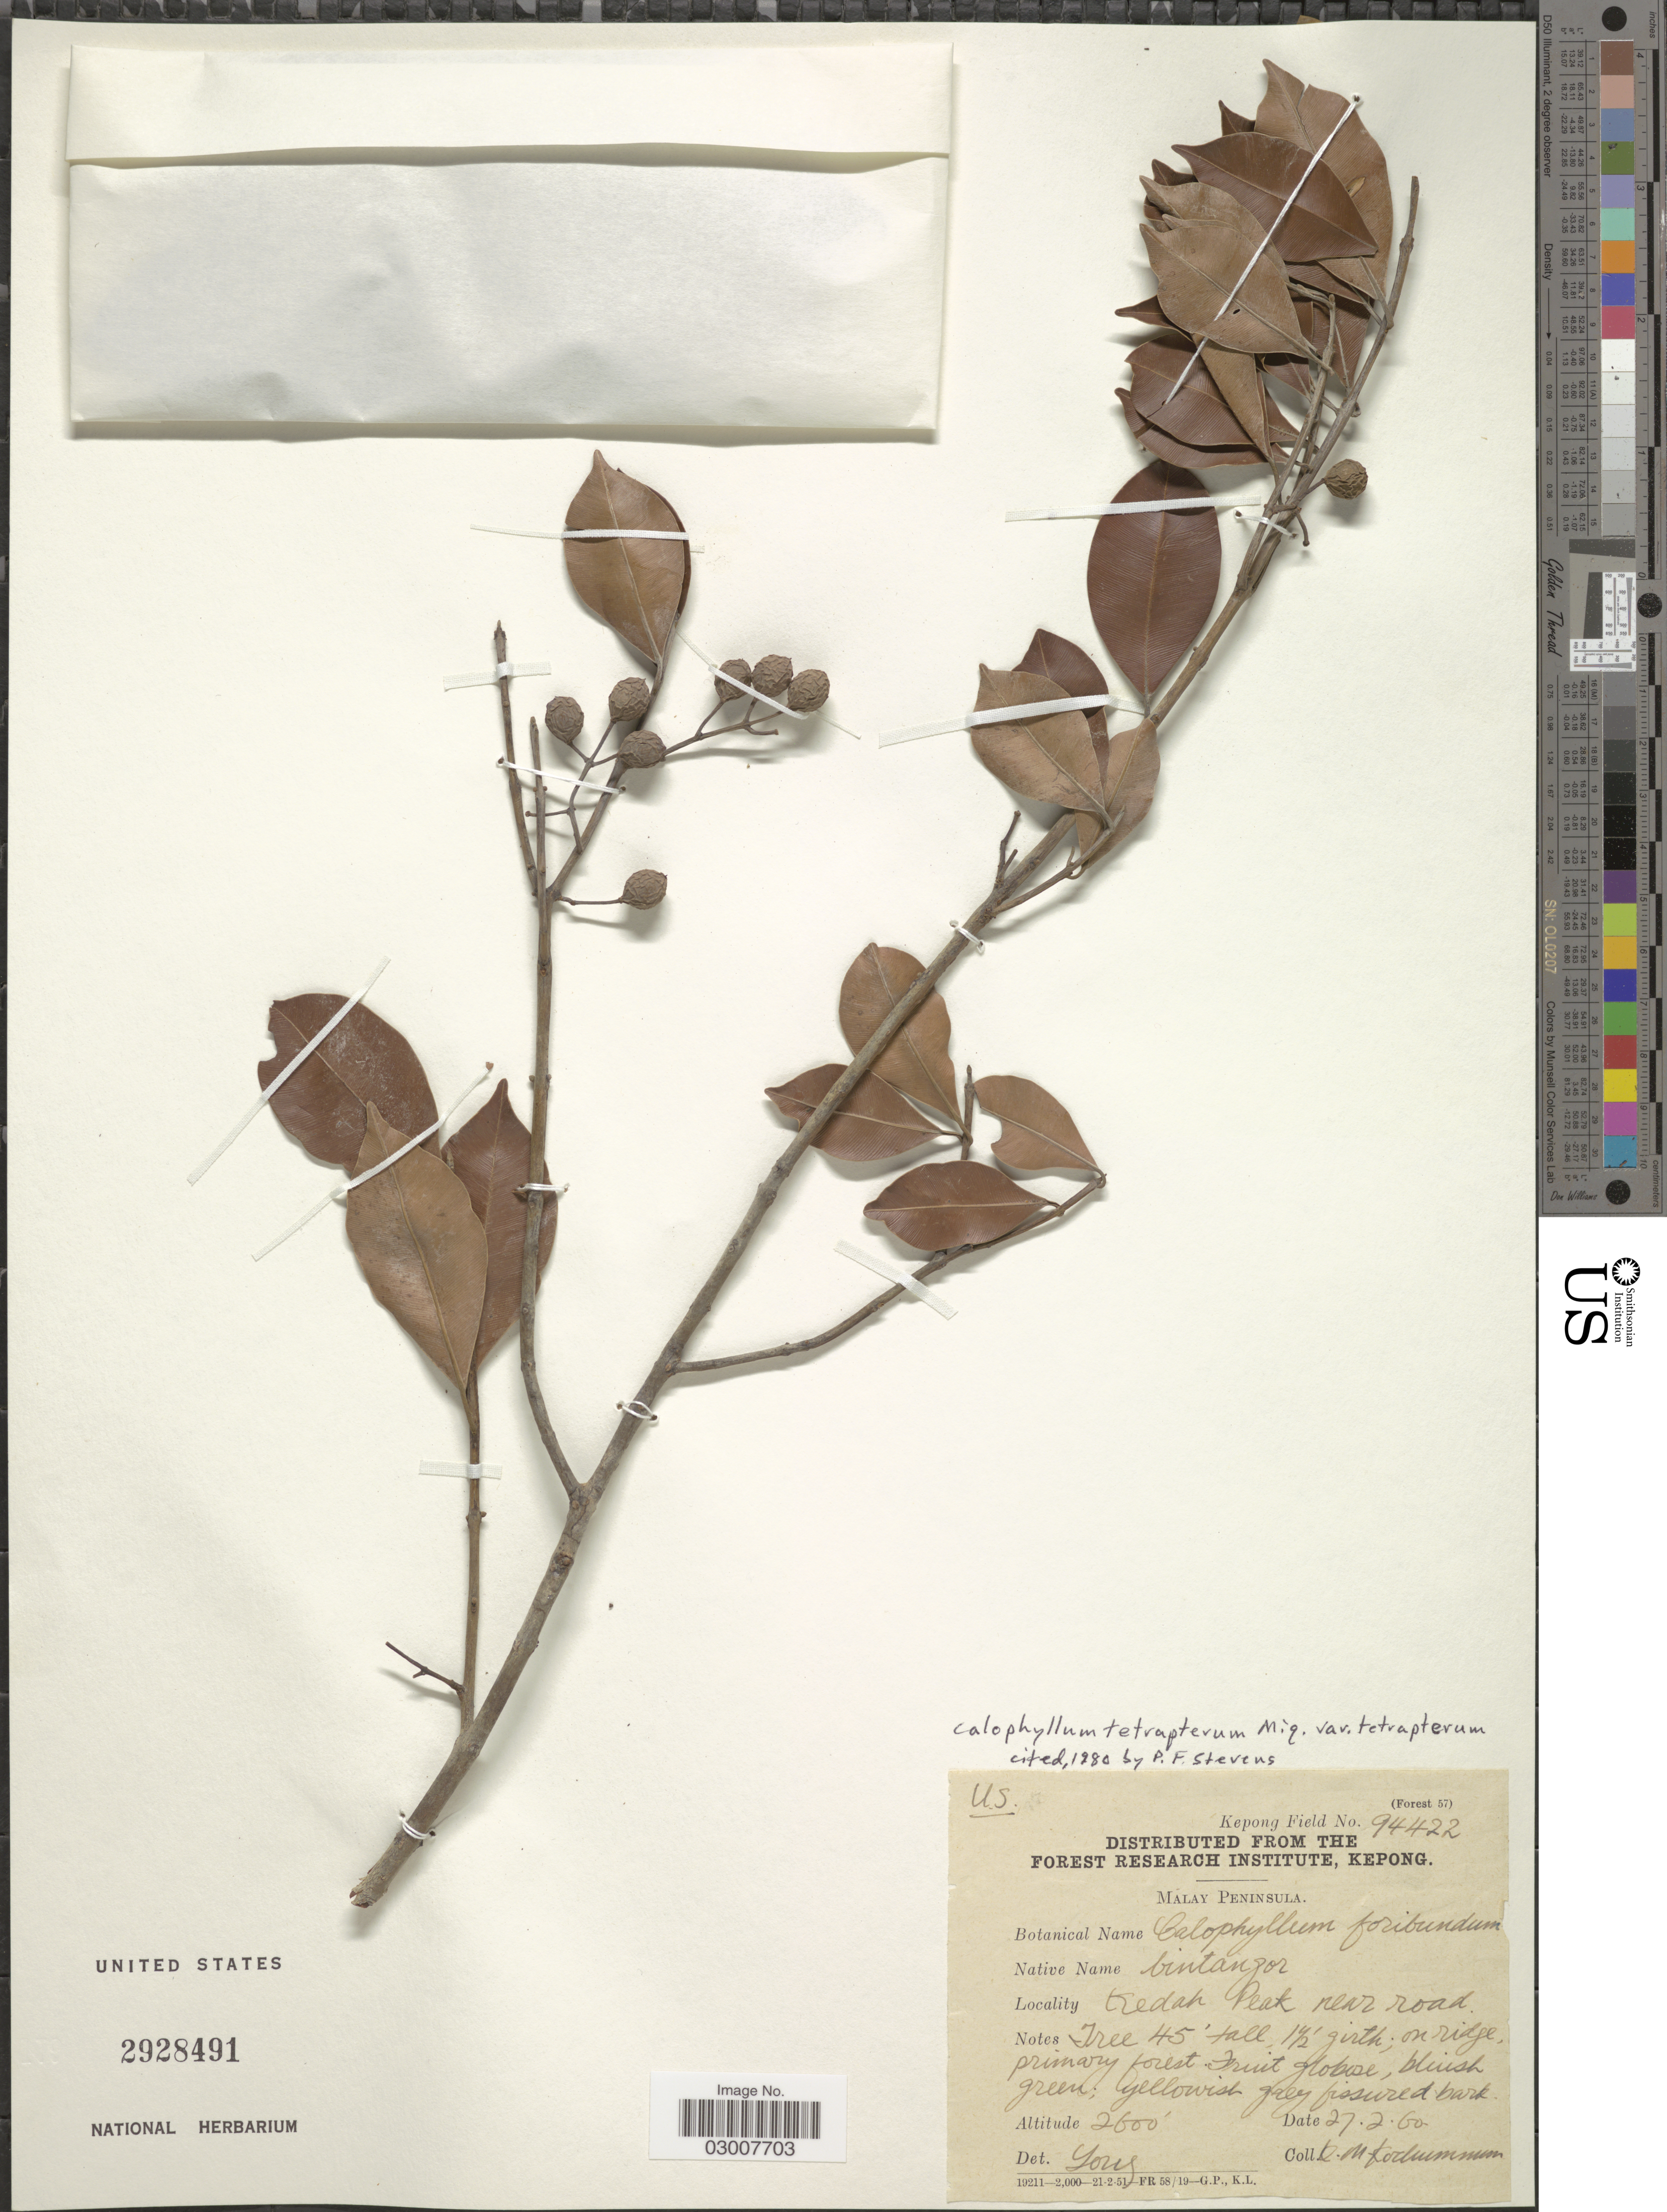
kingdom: Plantae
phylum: Tracheophyta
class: Magnoliopsida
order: Malpighiales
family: Calophyllaceae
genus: Calophyllum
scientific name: Calophyllum tetrapterum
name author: Miq.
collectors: K. Kochummen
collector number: Kepong Field 94422?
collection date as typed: Transcribed d/m/y: 27/2/60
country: Malaysia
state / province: Kedah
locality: Malay Peninsula. Kedah Peak near road.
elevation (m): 792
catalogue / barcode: US 2928491